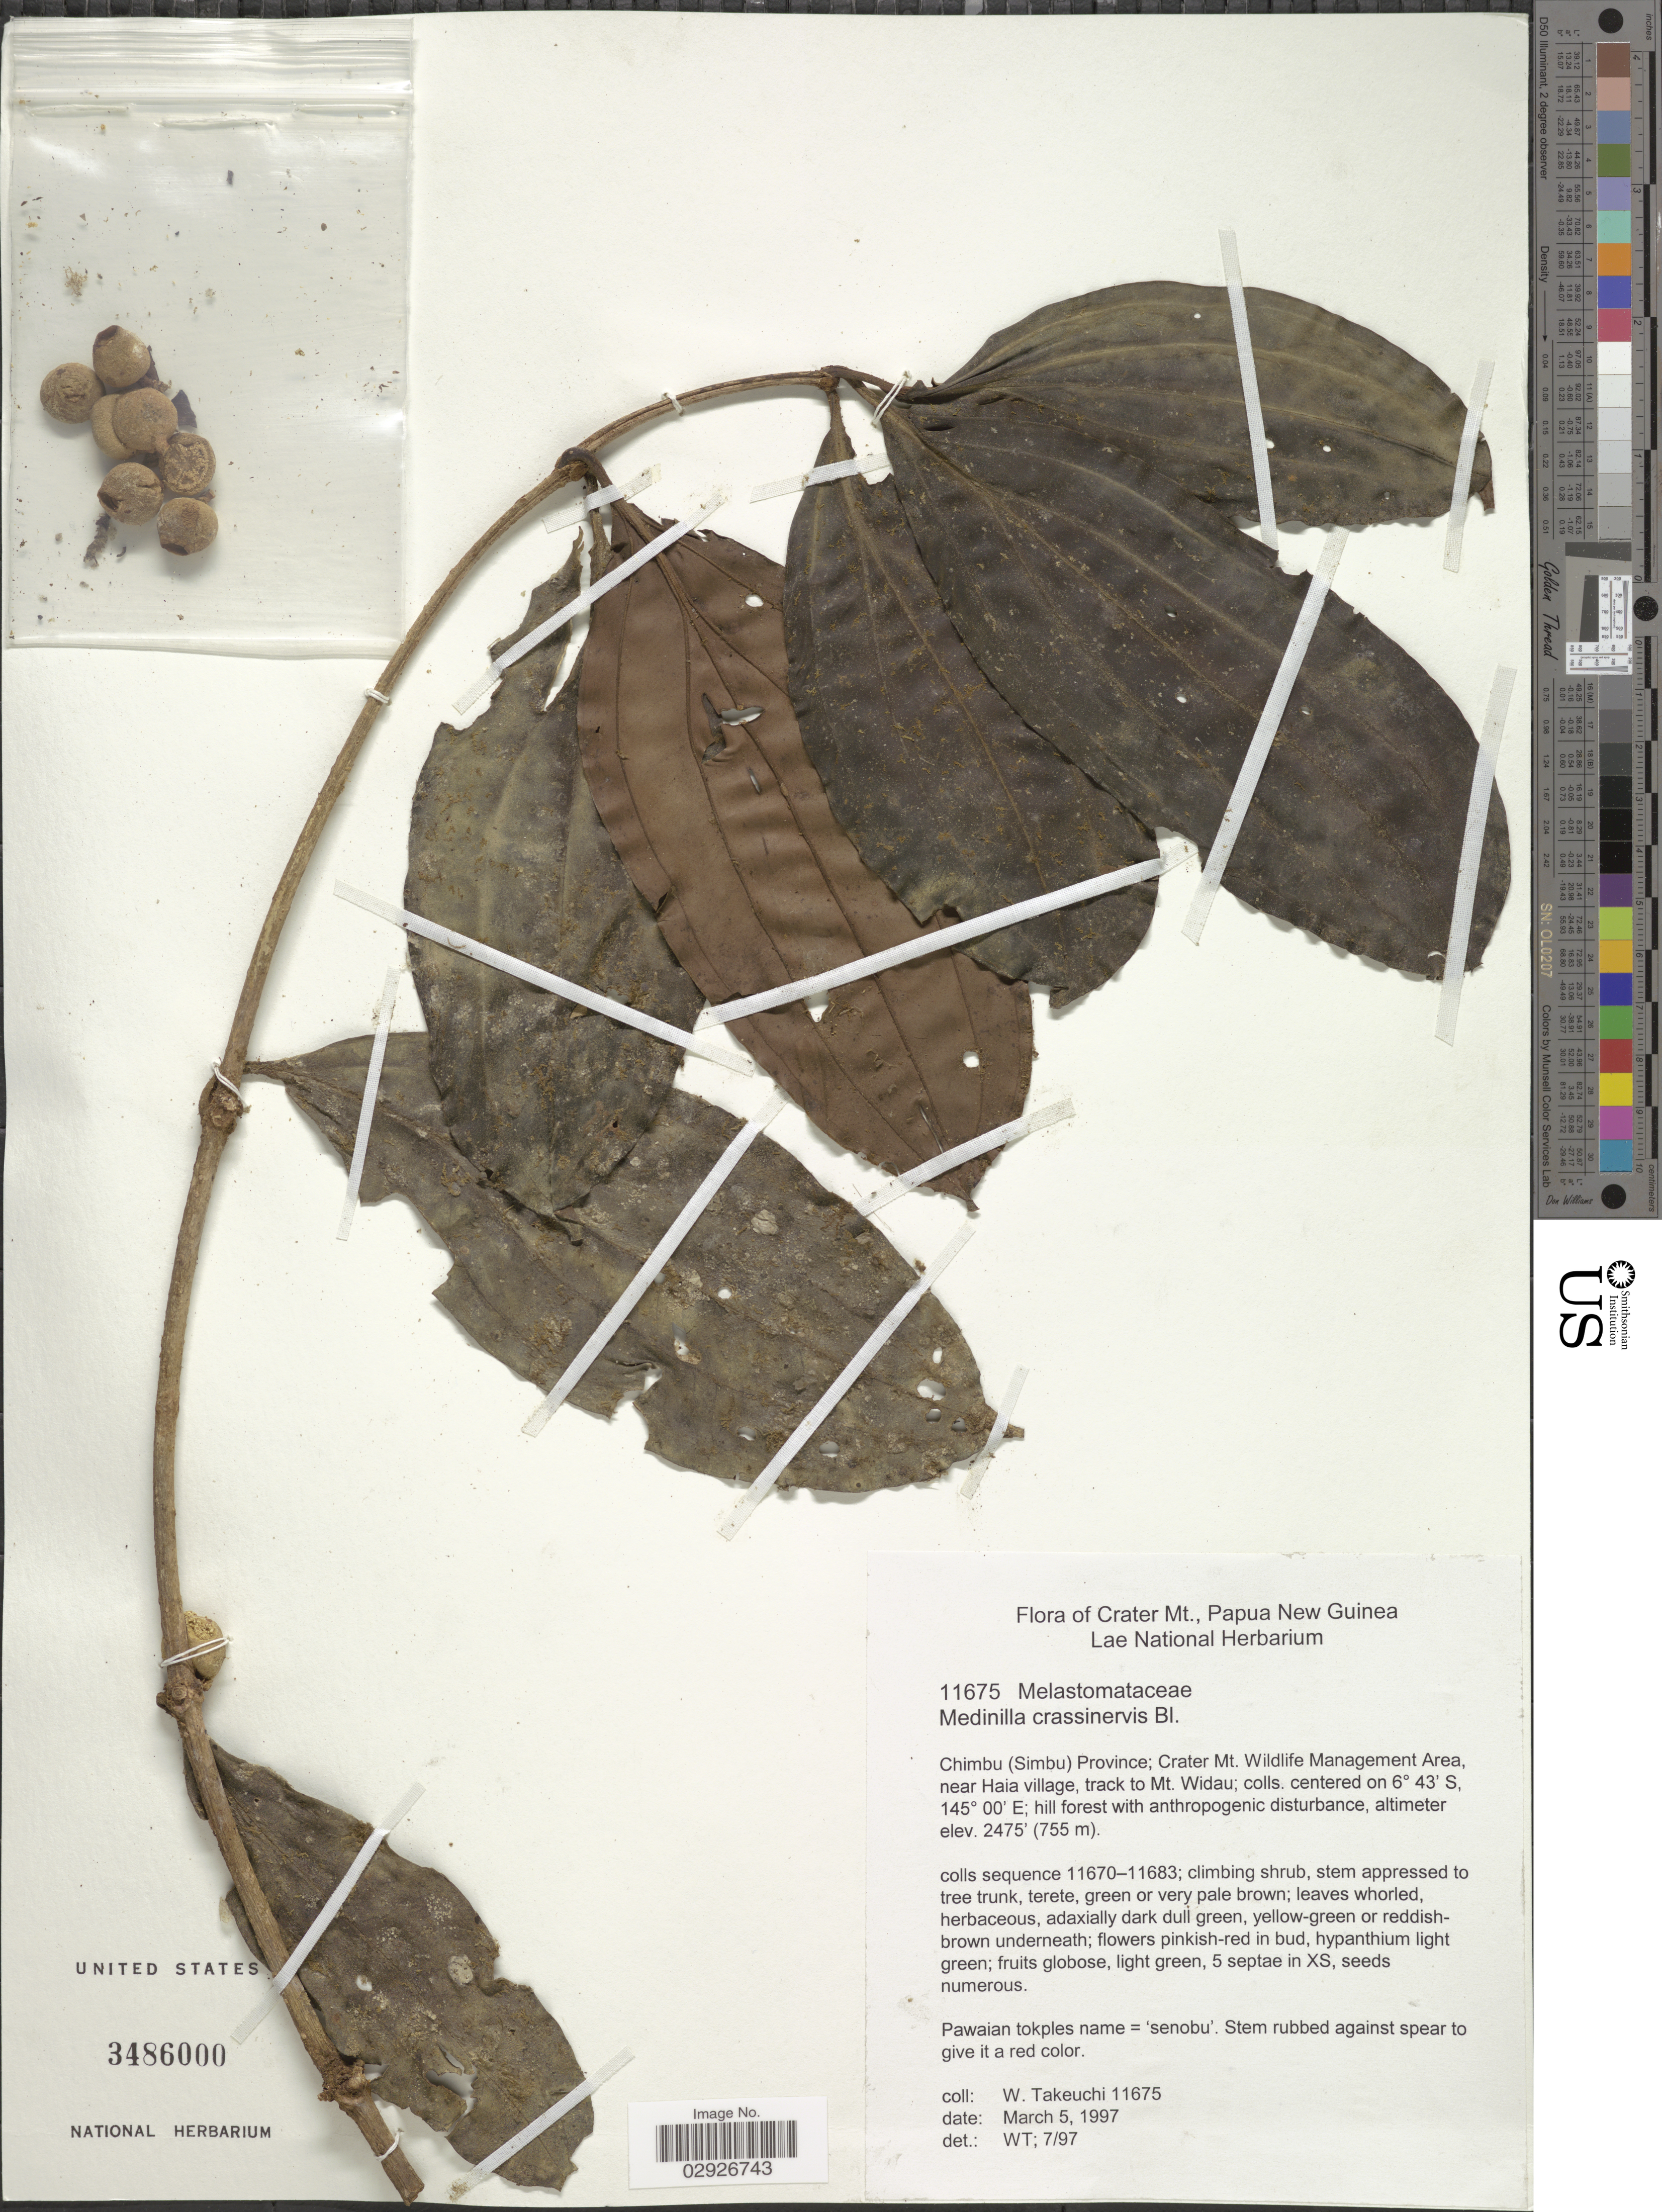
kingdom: Plantae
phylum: Tracheophyta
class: Magnoliopsida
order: Myrtales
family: Melastomataceae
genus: Medinilla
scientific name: Medinilla crassinervia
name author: Blume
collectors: W. Takeuchi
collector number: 11675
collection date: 1997-03-05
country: Papua New Guinea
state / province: Chimbu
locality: Crater Mt. Chimbu (Simbu) Province; Crater Mt. Wildlife Management Area, near Haia village, track to Mt. Widau.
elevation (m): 754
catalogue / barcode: US 3486000